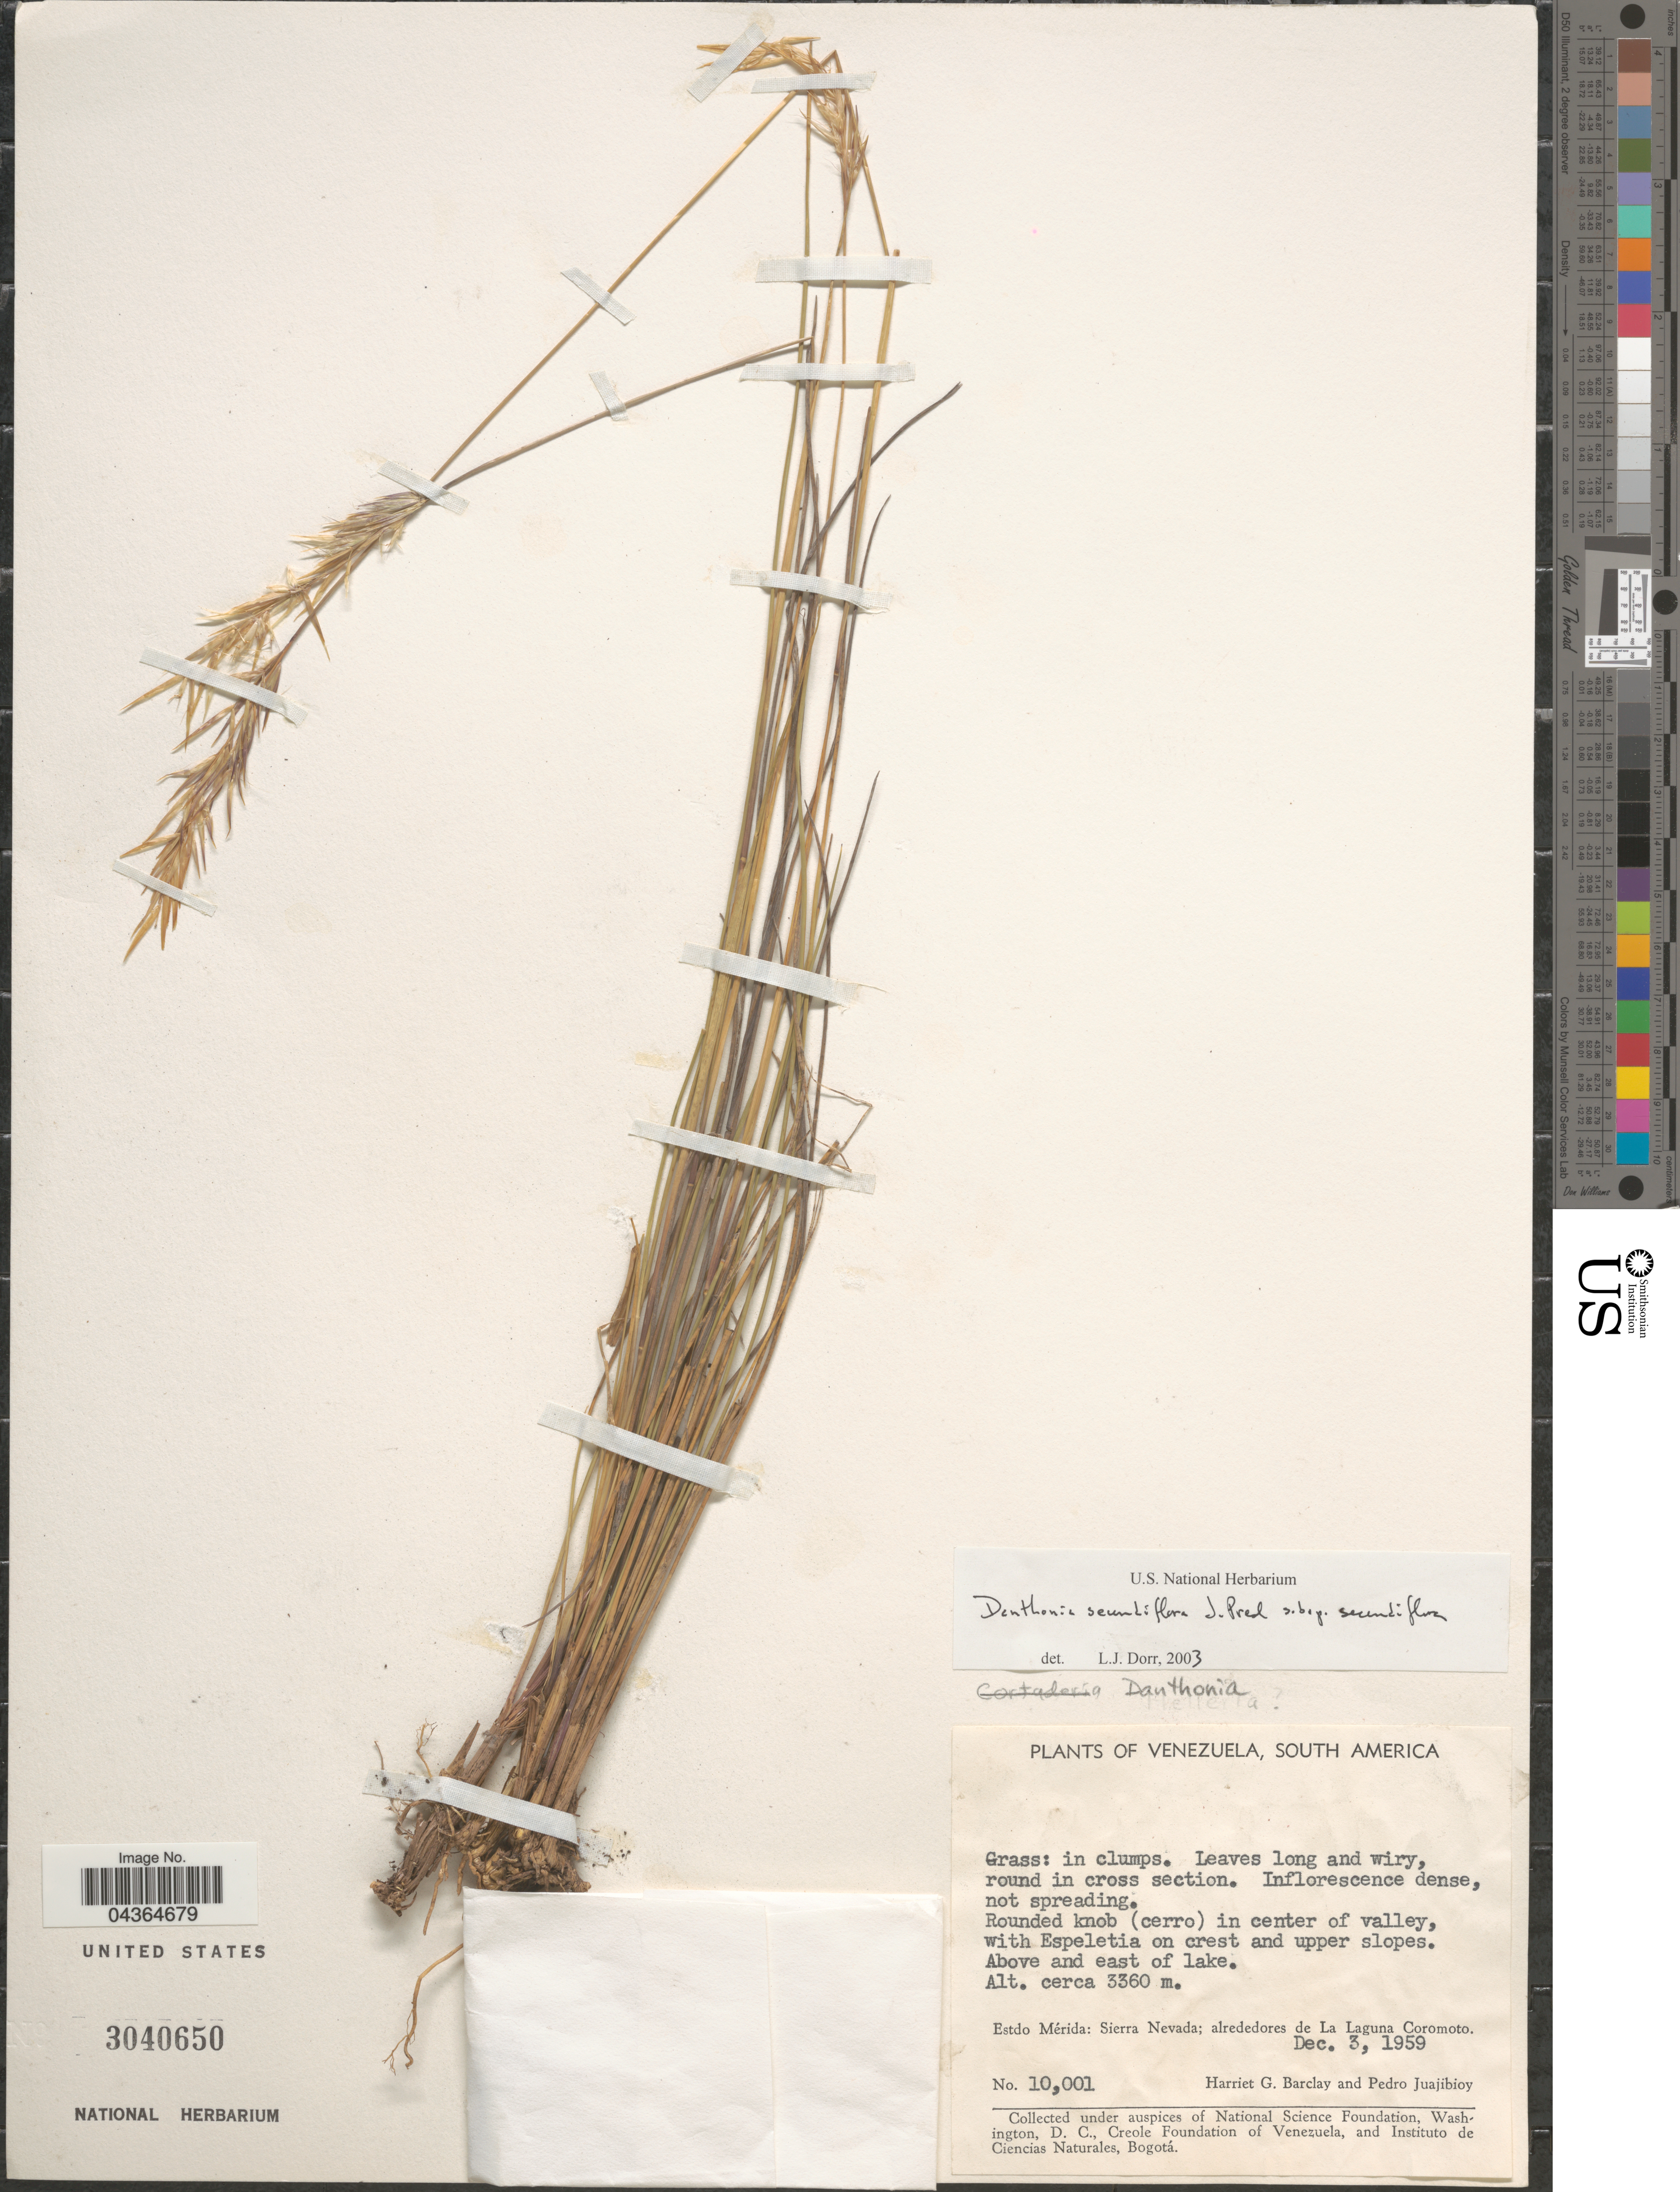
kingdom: Plantae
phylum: Tracheophyta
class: Liliopsida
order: Poales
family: Poaceae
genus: Danthonia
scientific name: Danthonia secundiflora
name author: J. Presl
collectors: H. G. Barclay & P. Juajibioy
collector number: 10001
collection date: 1959-12-03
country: Venezuela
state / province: Merida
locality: Above and east of lake. Sierra Nevada; alrededores de La Laguna Coromoto.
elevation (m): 3360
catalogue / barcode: US 3040650